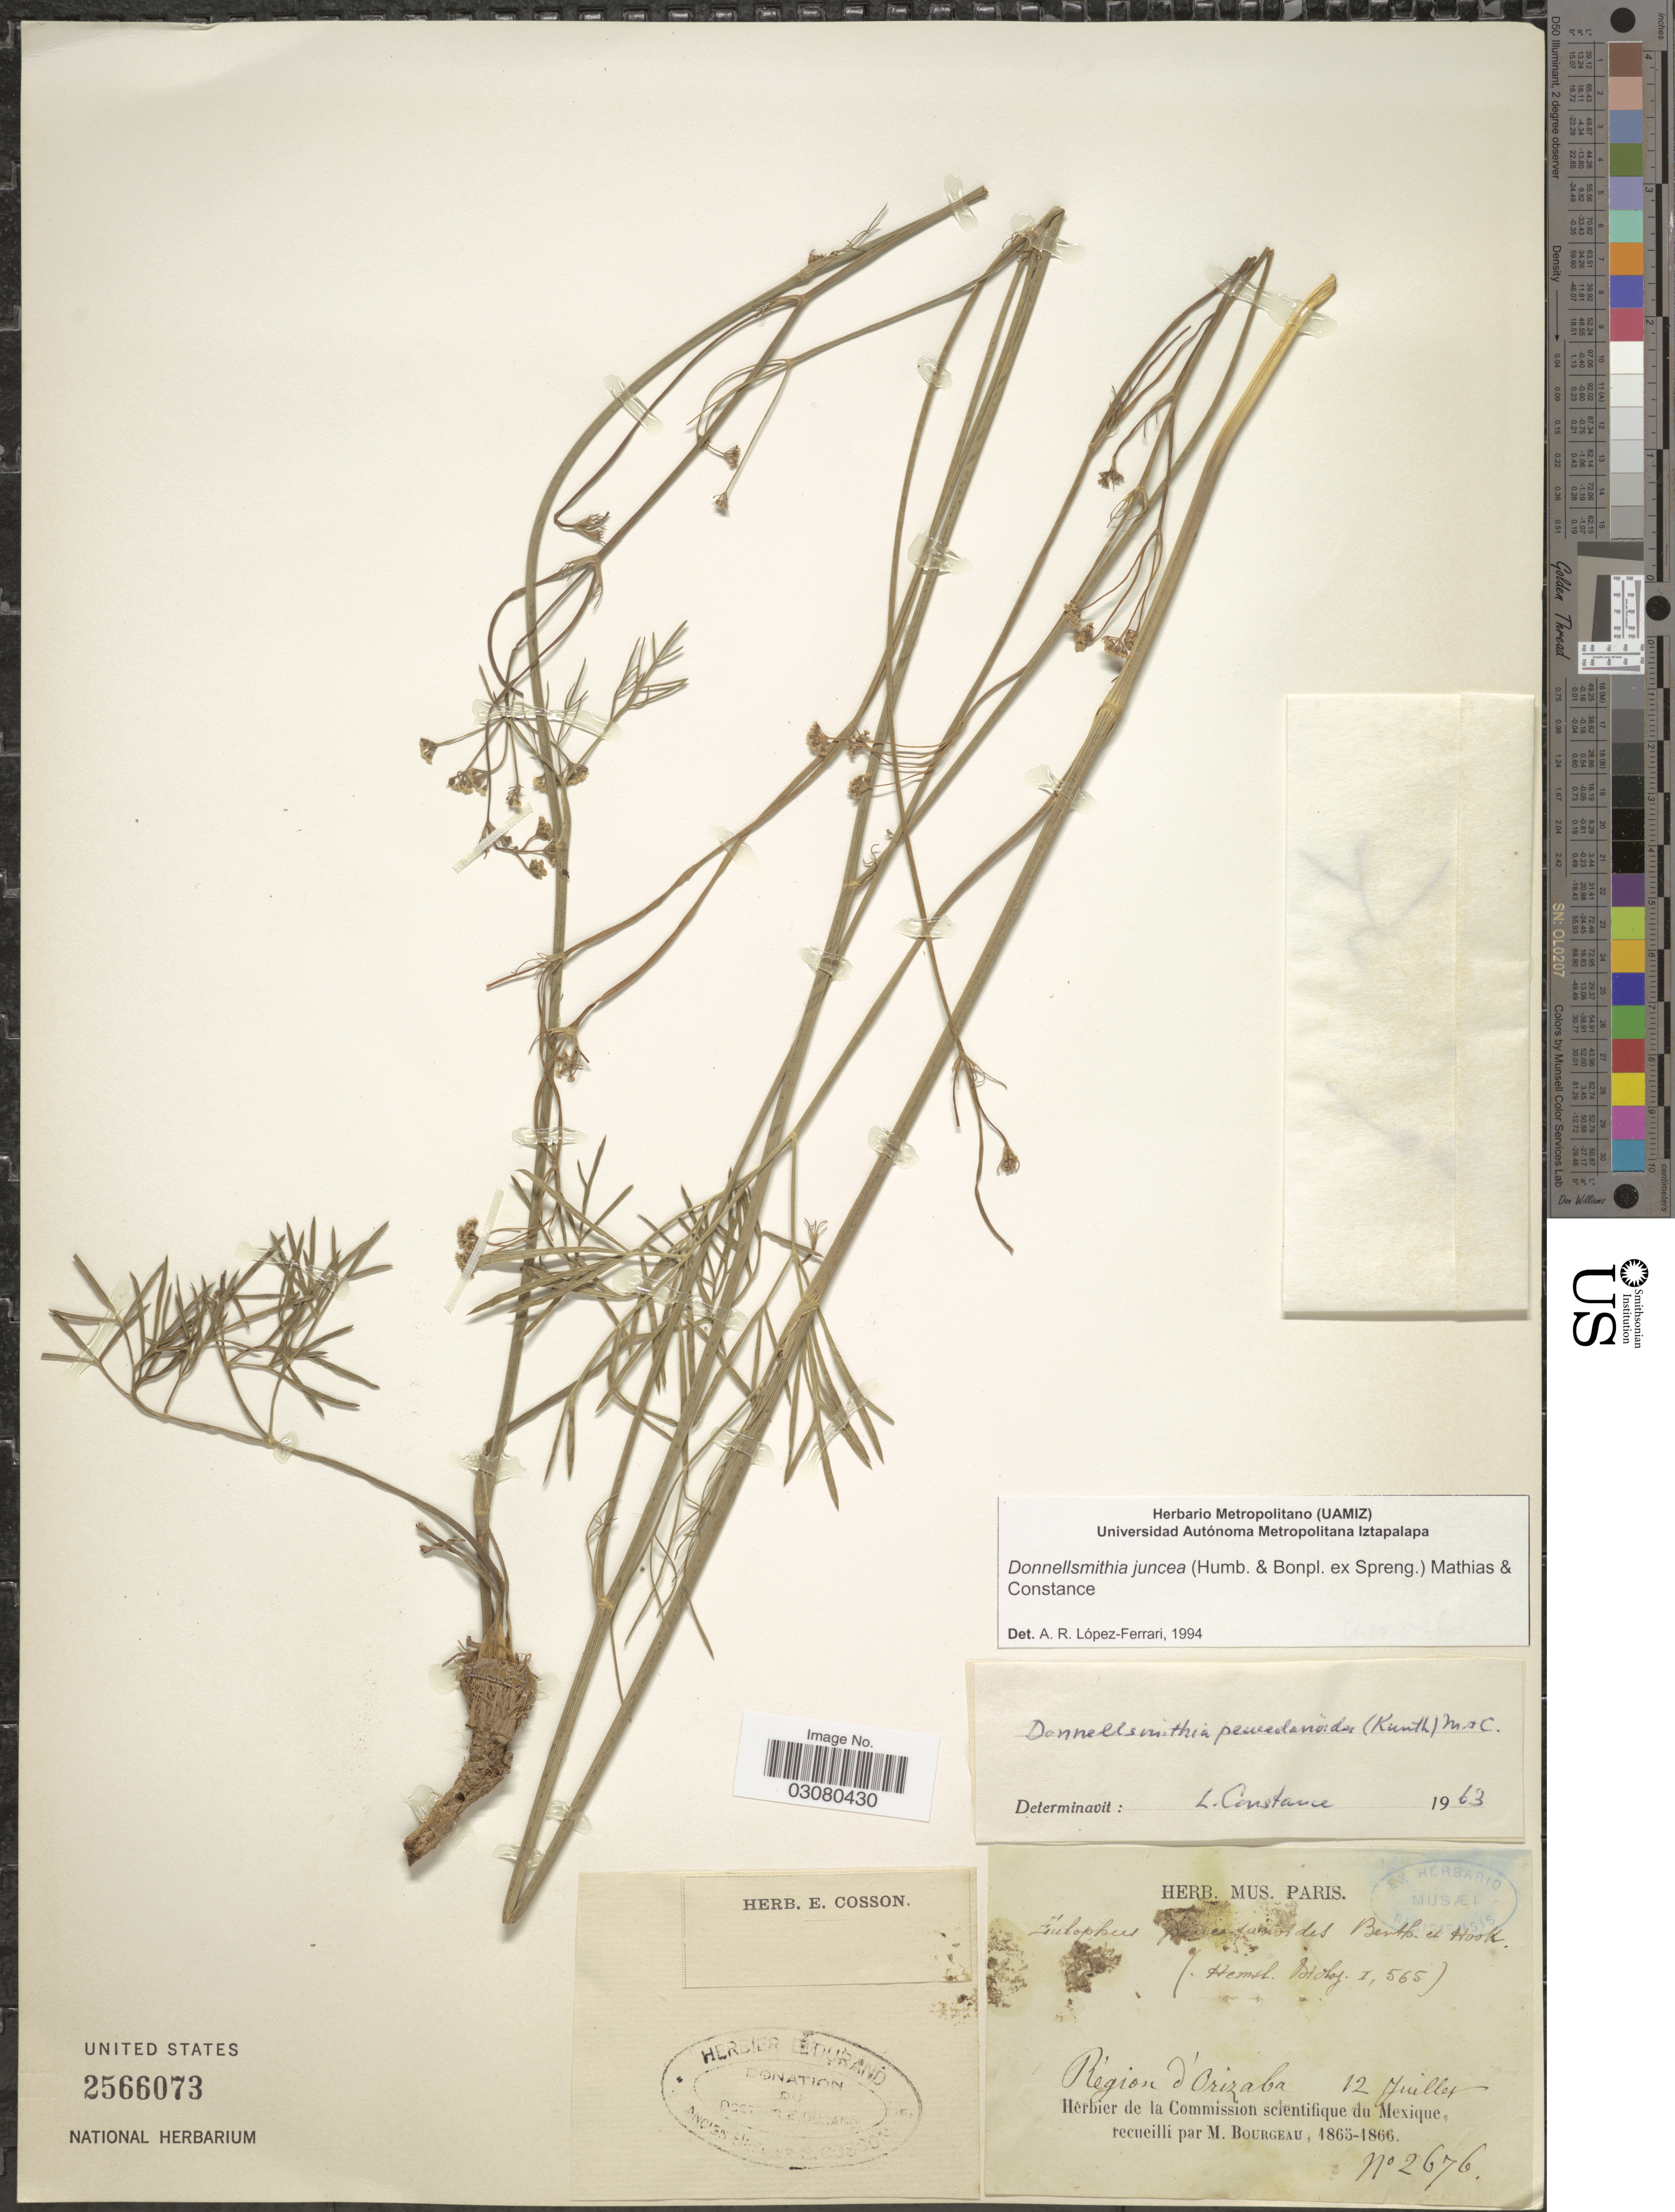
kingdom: Plantae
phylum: Tracheophyta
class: Magnoliopsida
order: Apiales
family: Apiaceae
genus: Donnellsmithia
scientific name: Donnellsmithia juncea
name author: (Humb. & Bonpl. ex Spreng.) Mathias & Constance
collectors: M. Bourgeau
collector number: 2676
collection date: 1865-07-12/1866-07-12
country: Mexico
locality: Region d'Orizaba.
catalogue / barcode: US 2566073